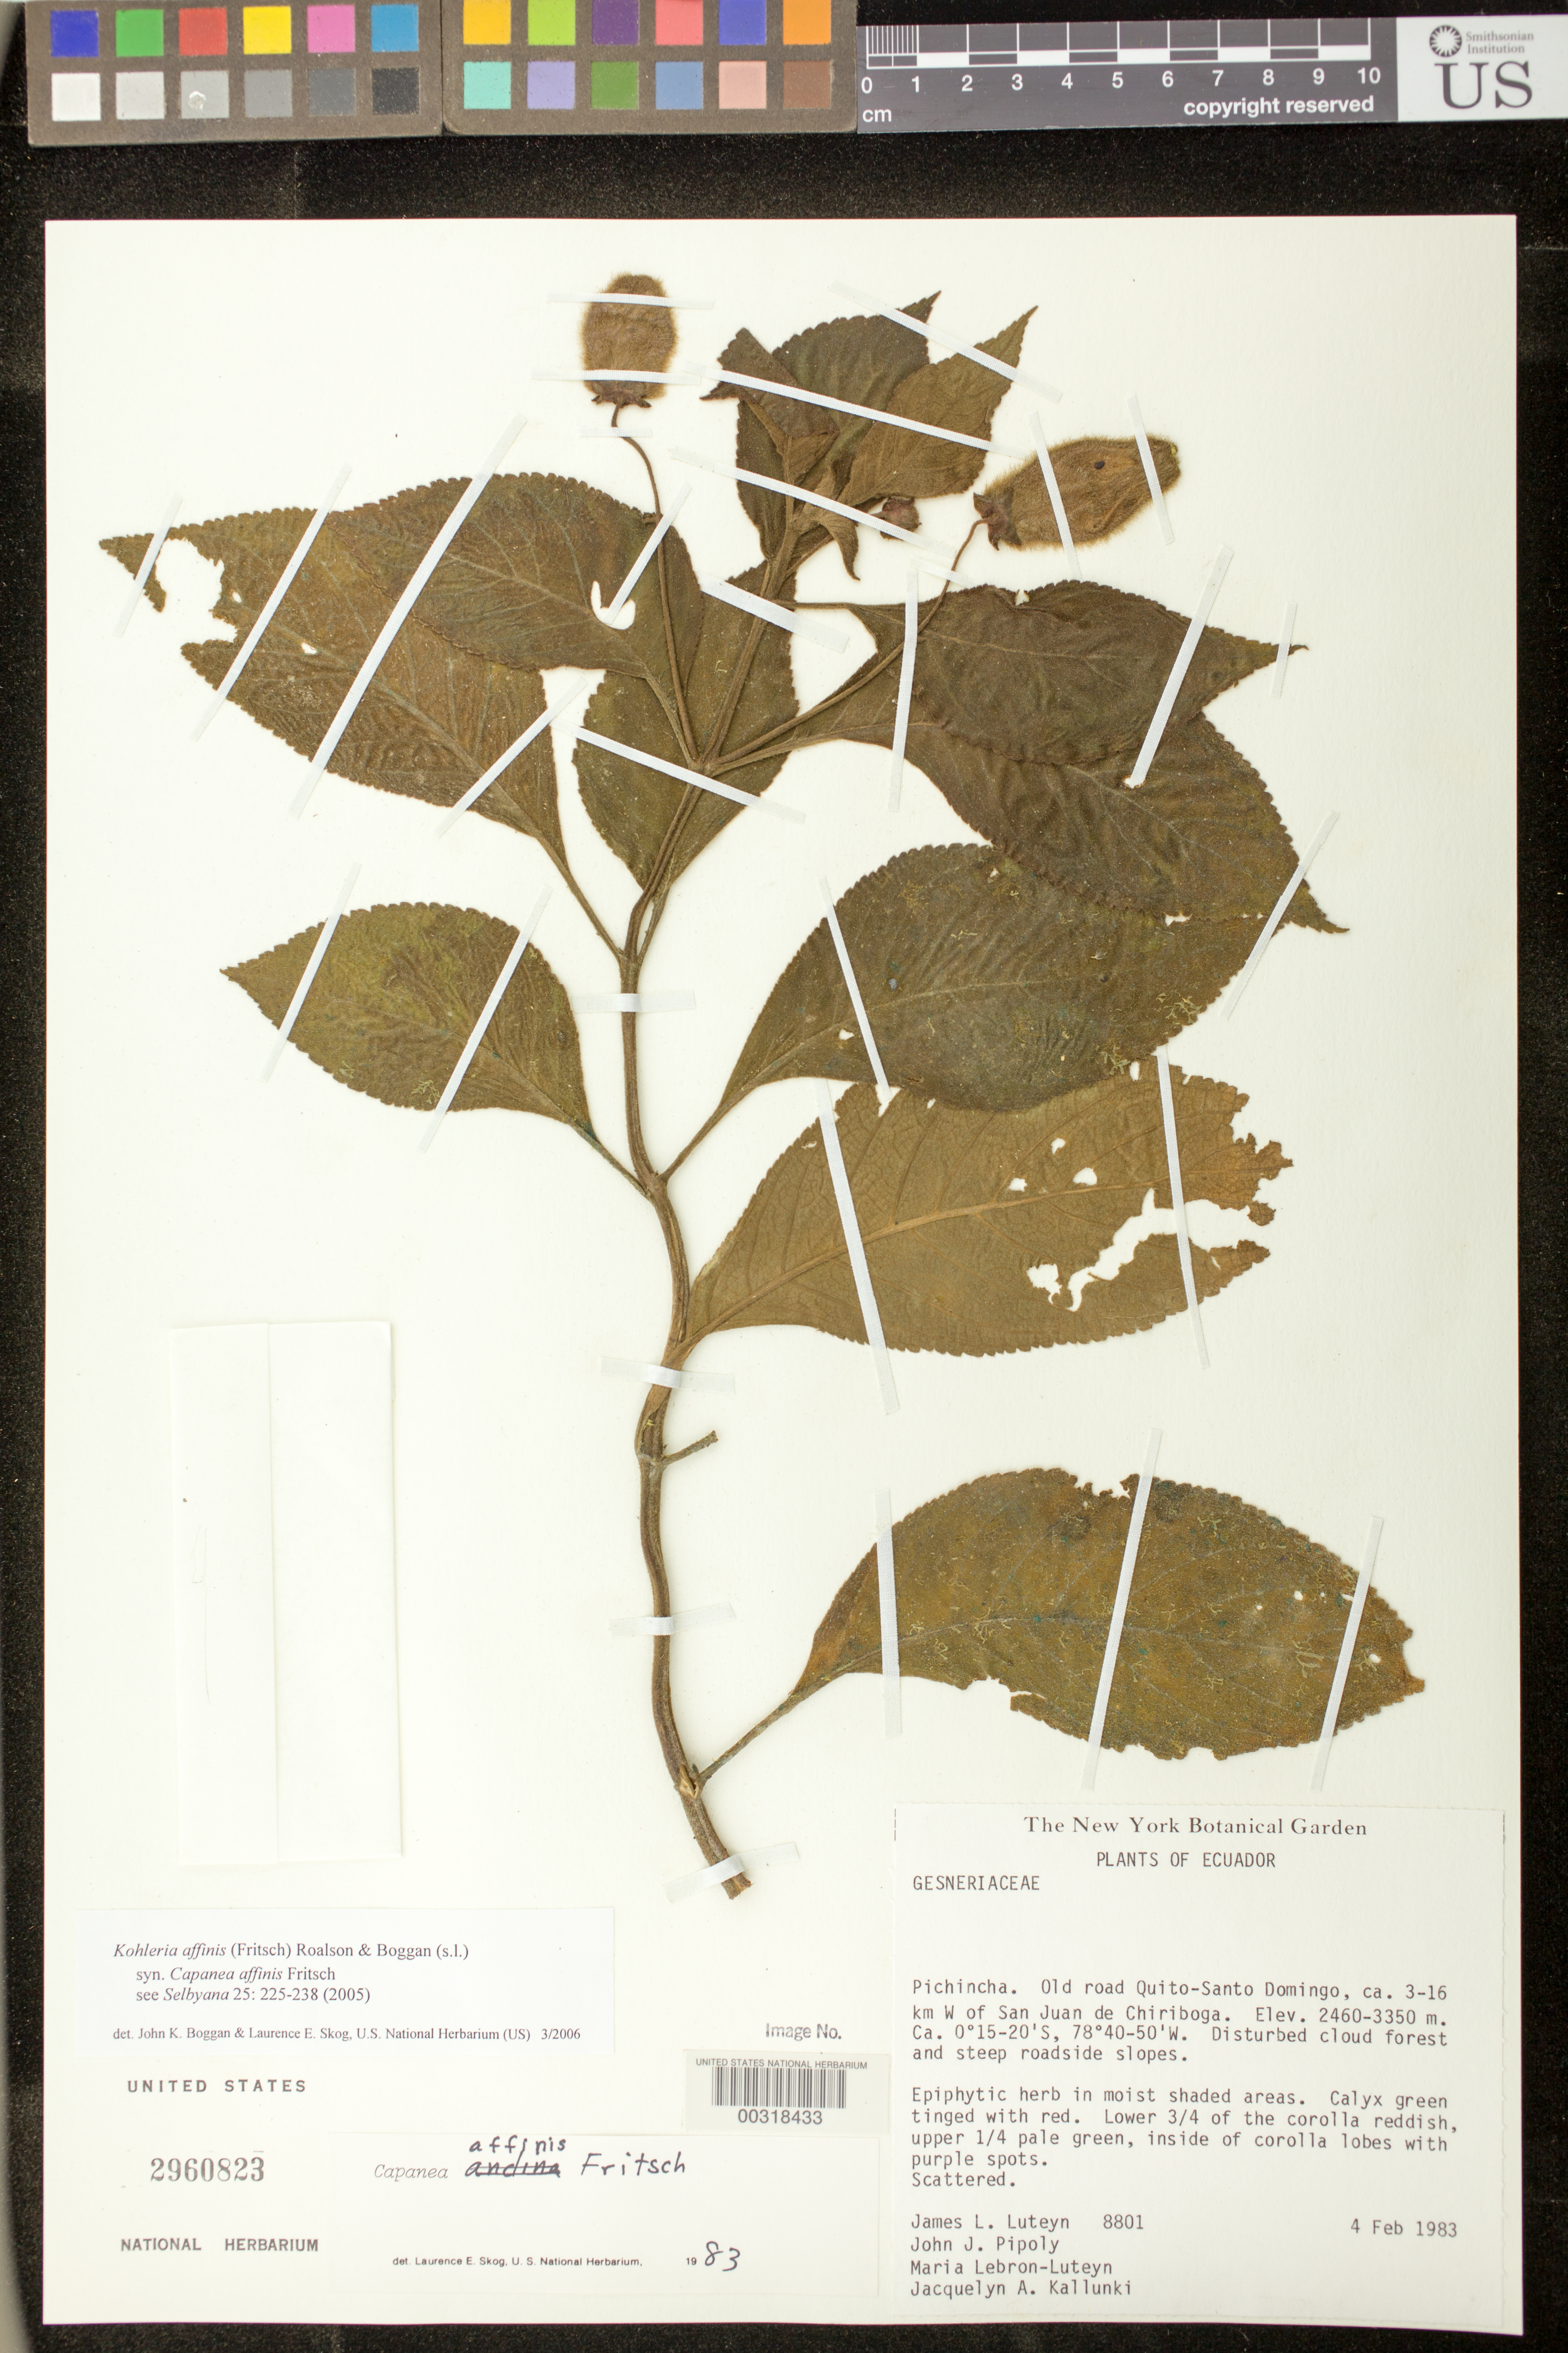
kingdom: Plantae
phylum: Tracheophyta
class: Magnoliopsida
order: Lamiales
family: Gesneriaceae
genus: Kohleria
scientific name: Kohleria affinis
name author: (Fritsch) Roalson & Boggan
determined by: Boggan, J. K.; Skog, L. E.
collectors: J. L. Luteyn, J. J. Pipoly, M. L. Lebrón-Luteyn & J. Kallunki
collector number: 8801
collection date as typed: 04 Feb 1983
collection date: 1983-02-04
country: Ecuador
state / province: Pichincha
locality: Old road Quito-Santo Domingo, ca 3-16 km W of San Juan de Chiriboga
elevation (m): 2460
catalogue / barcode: US 2960823